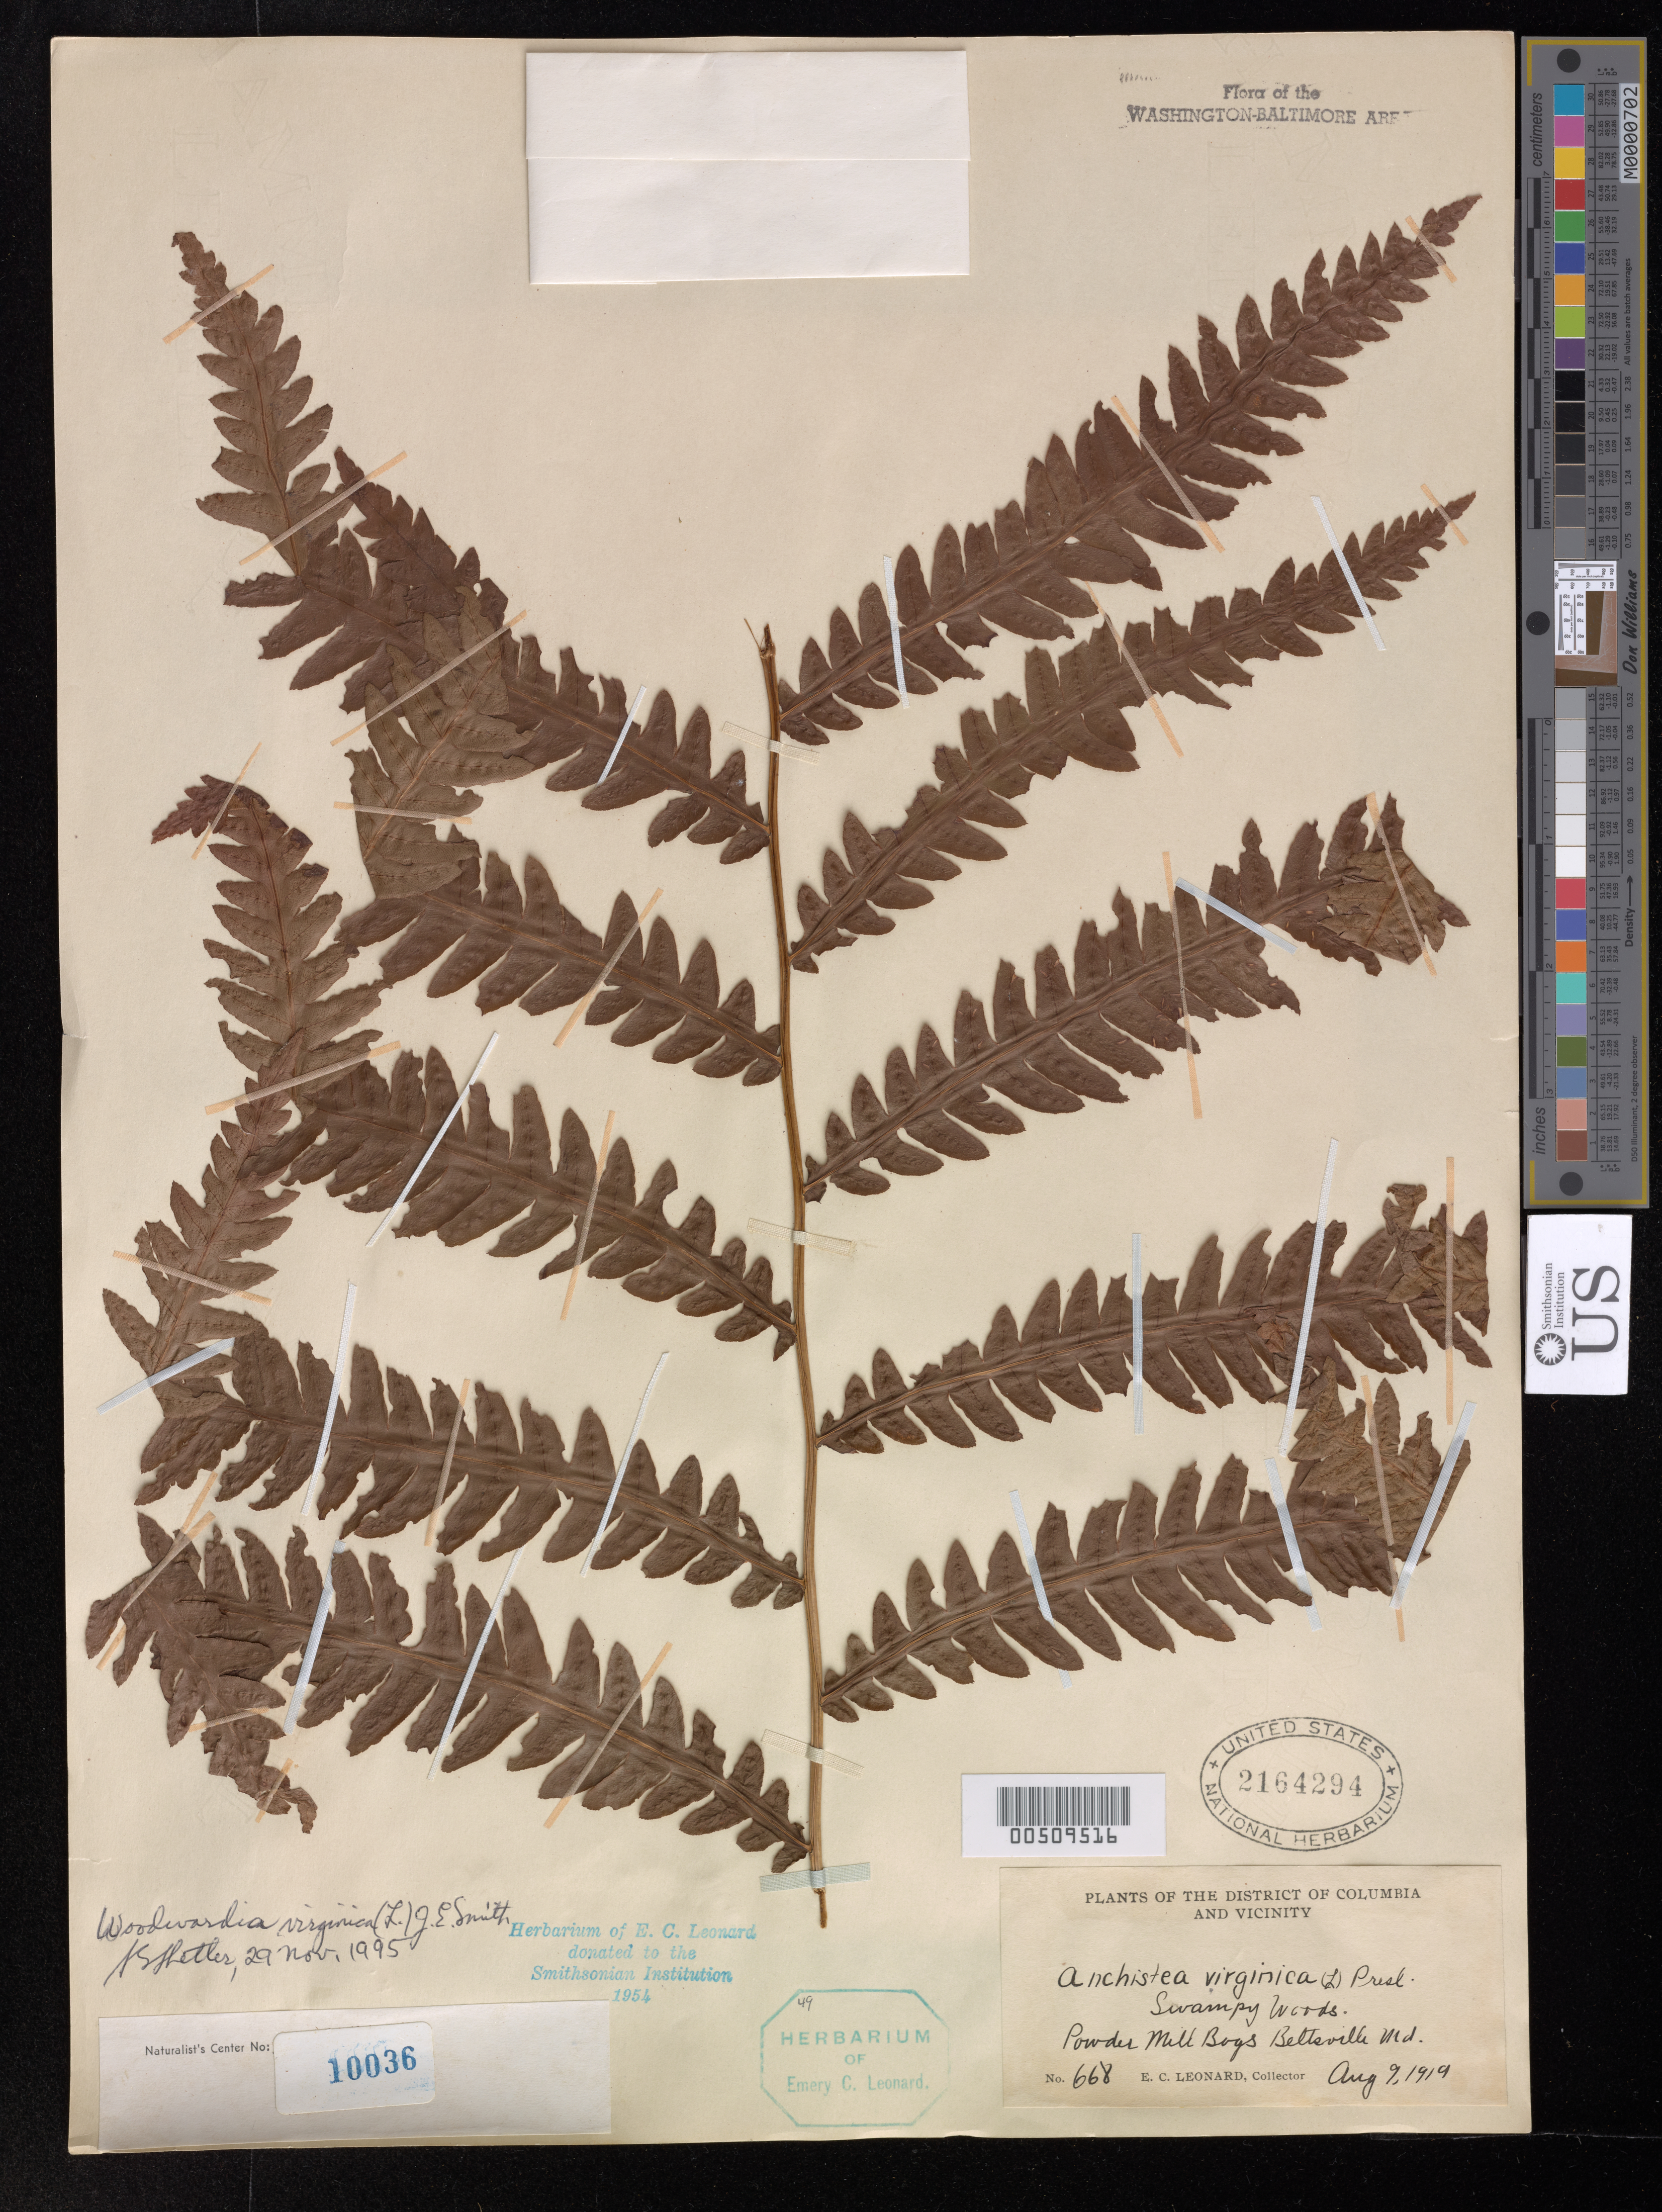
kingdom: Plantae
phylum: Tracheophyta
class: Polypodiopsida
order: Polypodiales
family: Blechnaceae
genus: Woodwardia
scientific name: Woodwardia virginica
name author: (L.) R.M. Sm.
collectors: E. C. Leonard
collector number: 668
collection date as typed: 09 Aug 1919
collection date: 1919-08-09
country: United States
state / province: Maryland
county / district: Prince George's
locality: Beltsville, Powder Mill Bogs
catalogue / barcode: US 2164294